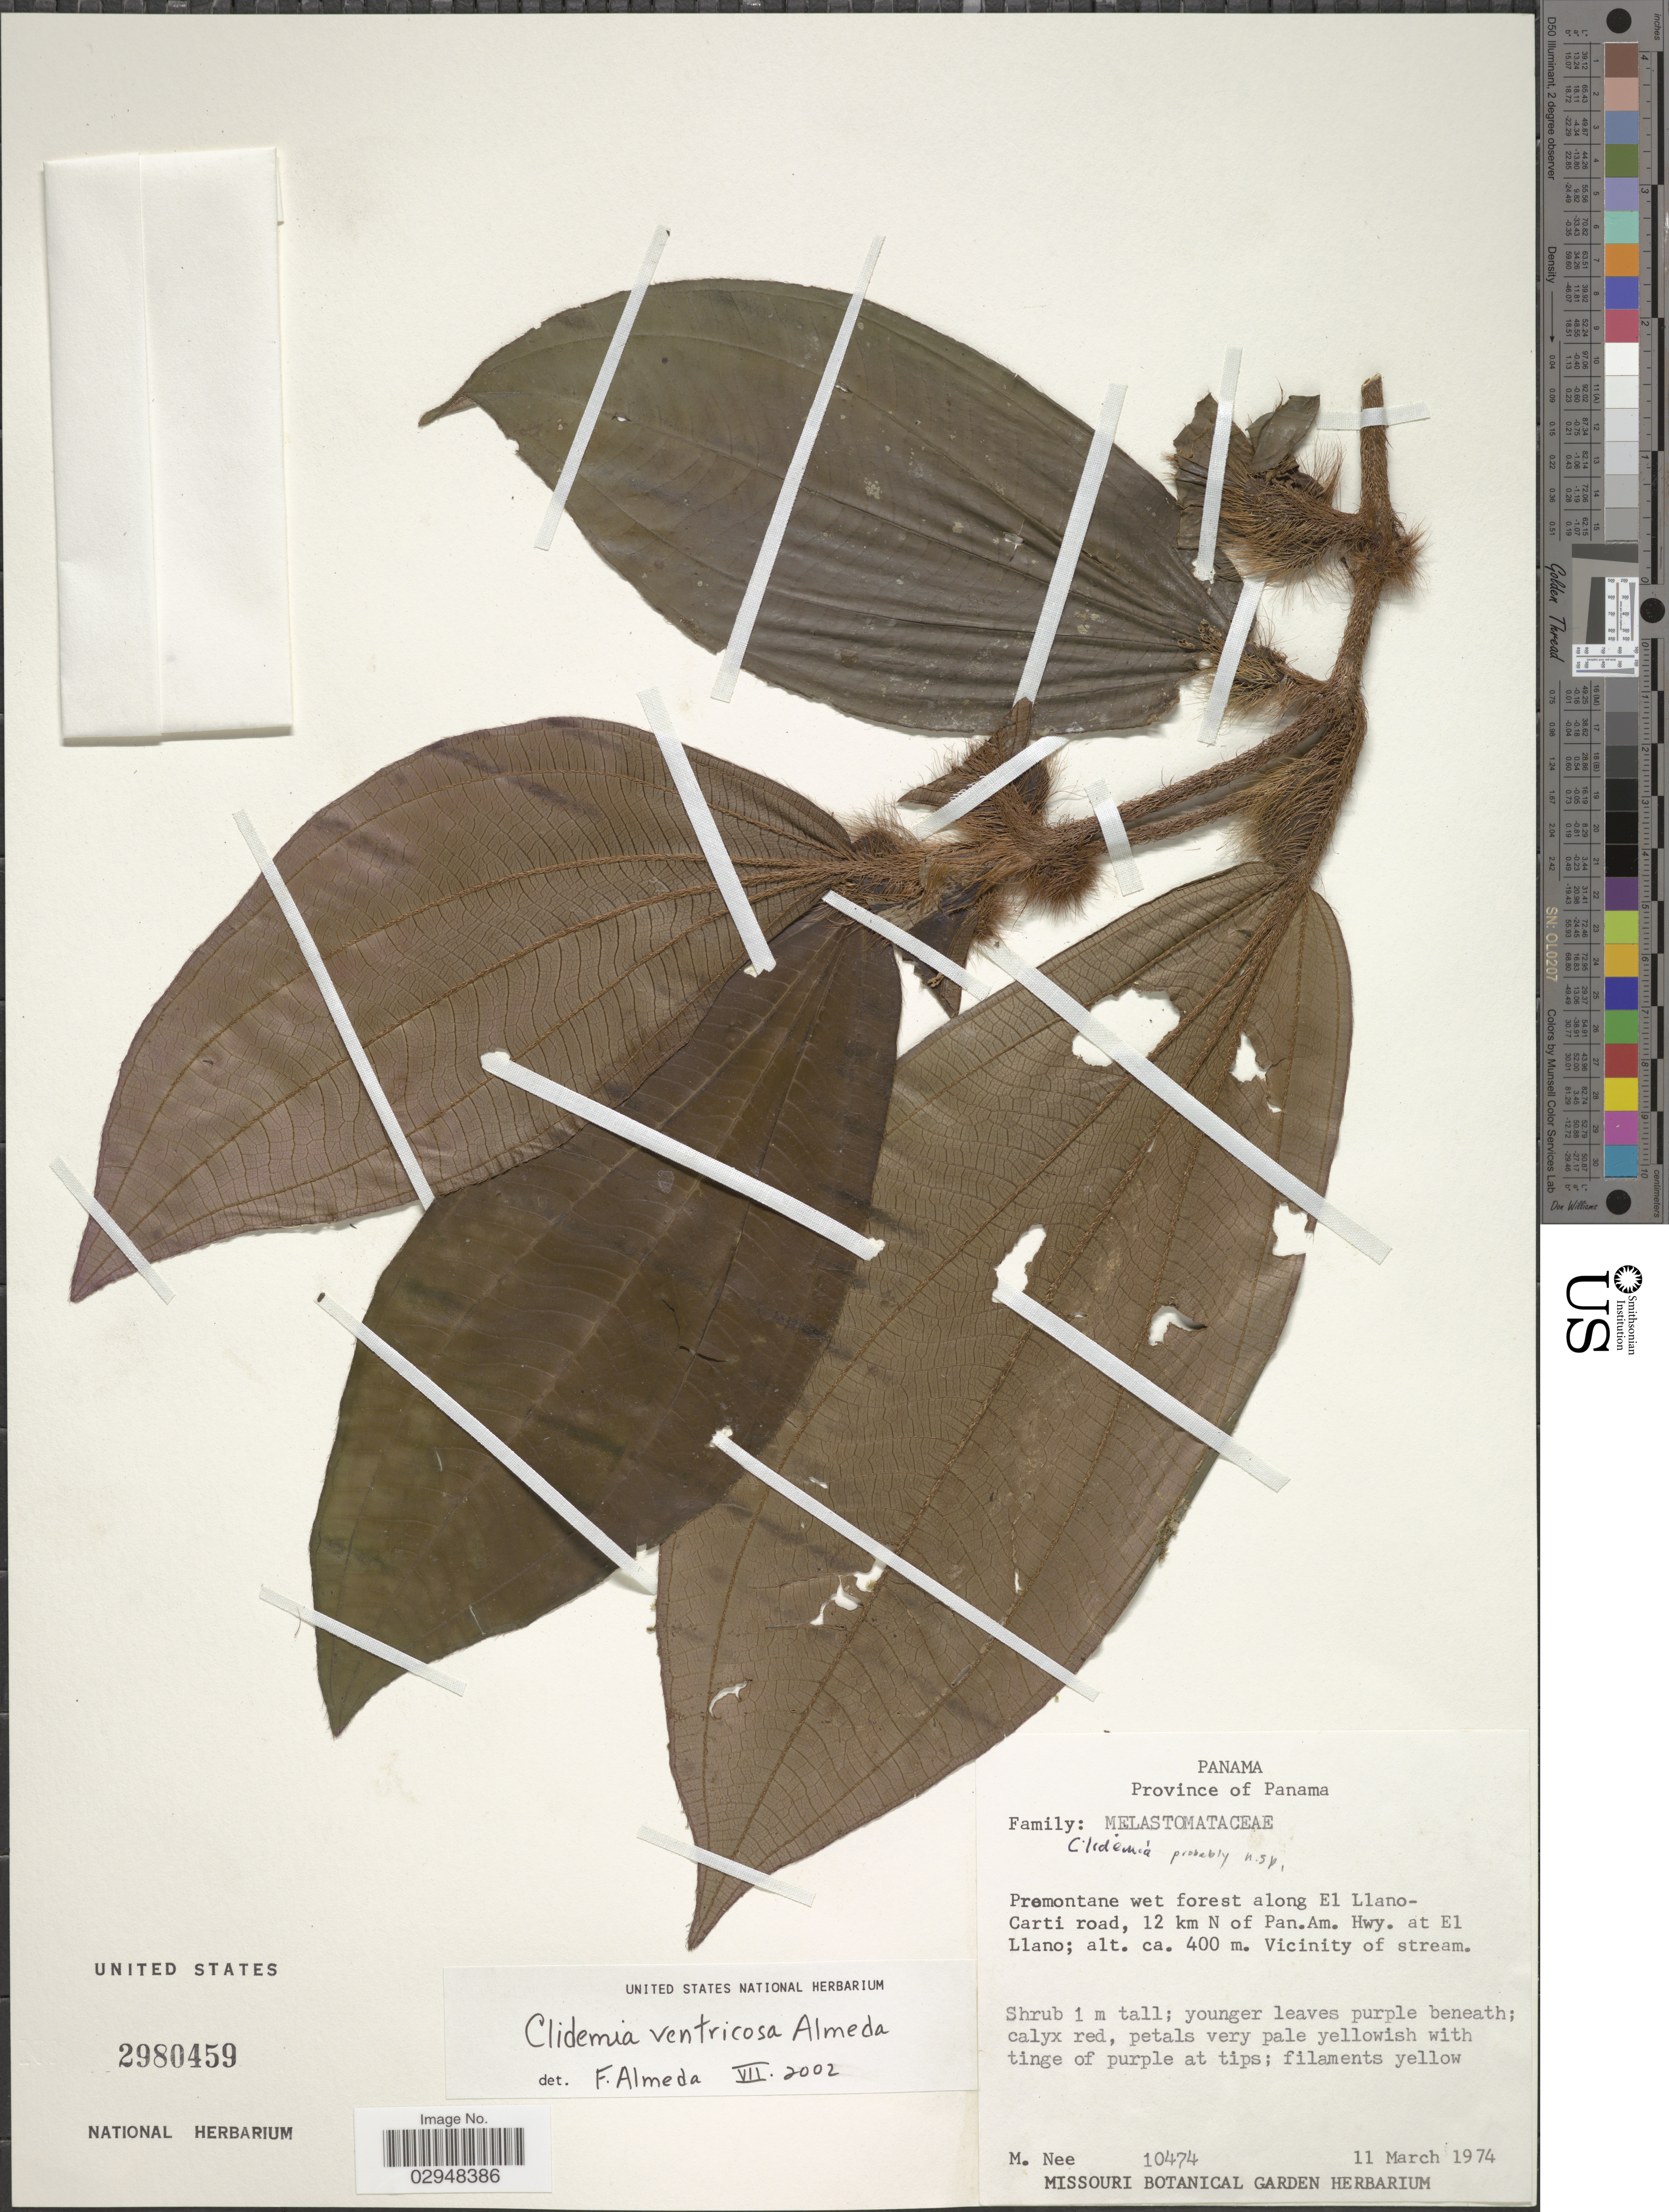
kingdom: Plantae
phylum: Tracheophyta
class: Magnoliopsida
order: Myrtales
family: Melastomataceae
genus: Clidemia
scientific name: Clidemia ventricosa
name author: Almeda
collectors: M. Nee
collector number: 10474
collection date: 1974-03-11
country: Panama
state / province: Panamá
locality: Premontane wet forest along El Llano-Carti road, 12 km N of Pan. Am. Hwy. at El Llano, vicinity of stream.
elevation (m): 400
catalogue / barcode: US 2980459